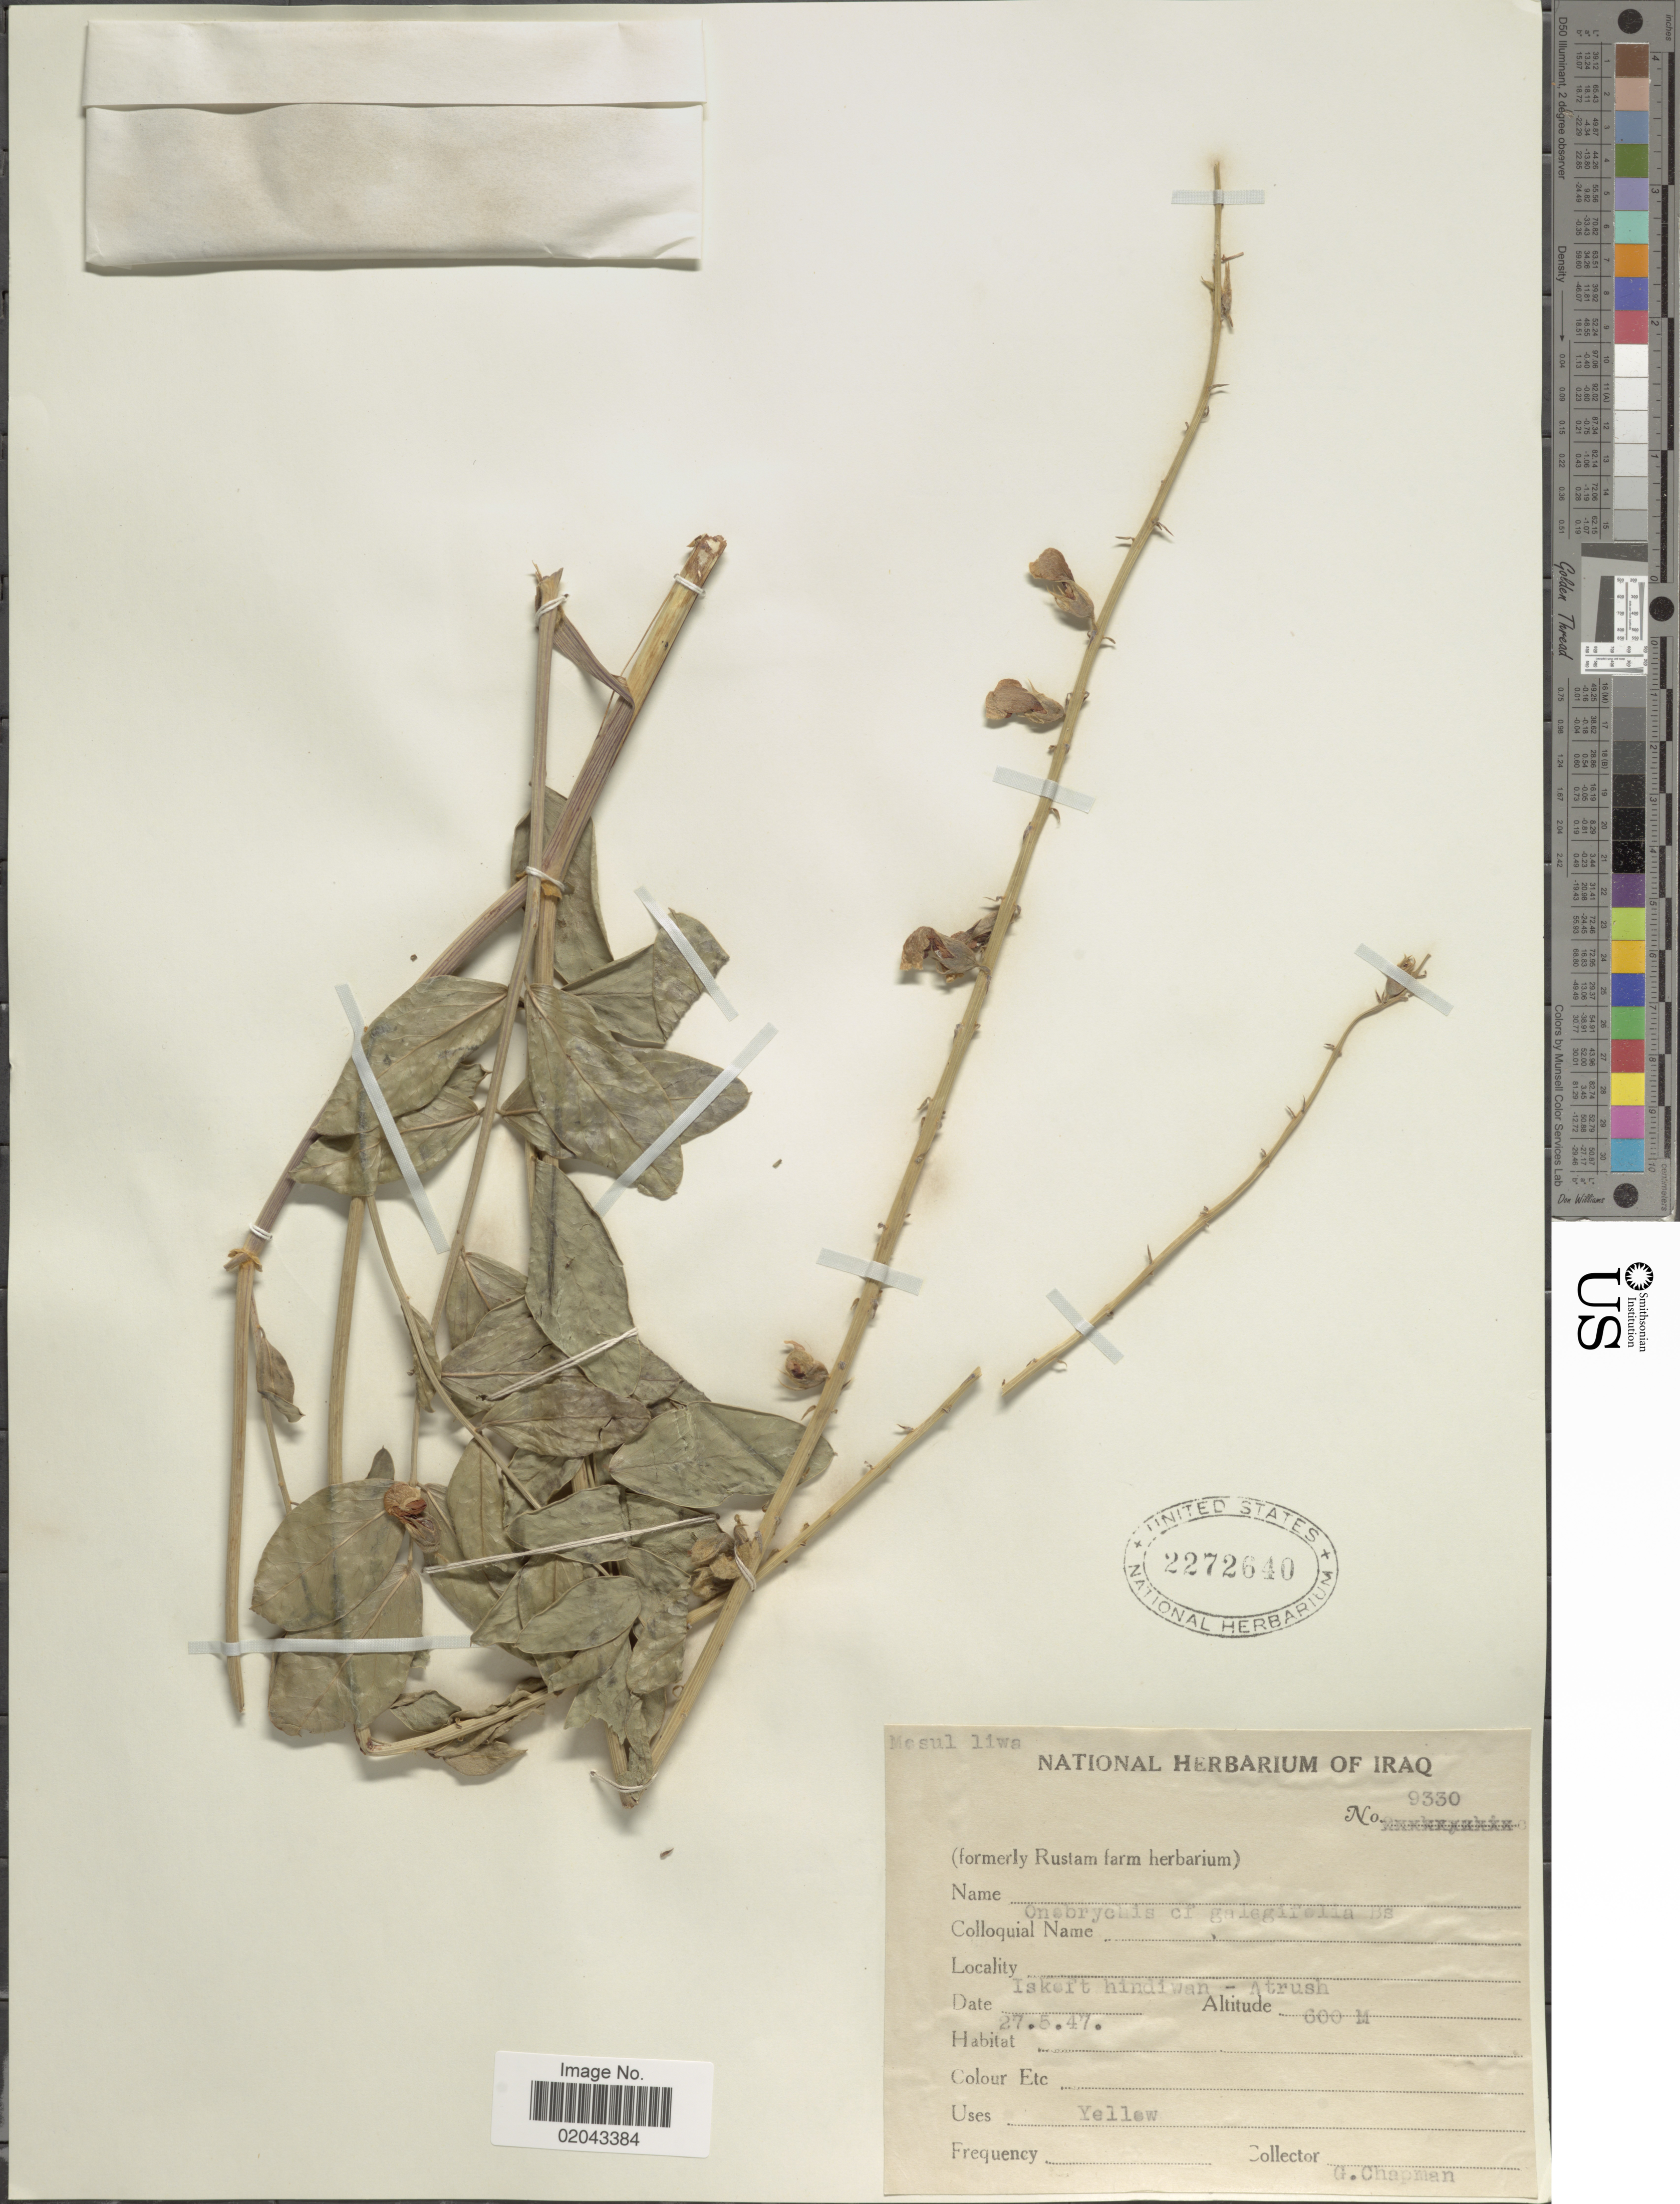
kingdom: Plantae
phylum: Tracheophyta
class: Magnoliopsida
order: Fabales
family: Fabaceae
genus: Onobrychis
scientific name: Onobrychis galegifolia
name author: Boiss.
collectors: G. S. Chapman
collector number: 9330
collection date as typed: Transcribed d/m/y: 27/5/47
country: Iraq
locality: Iskert hindiwan - atrush, Mesul liwa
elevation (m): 600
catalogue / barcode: US 2272640